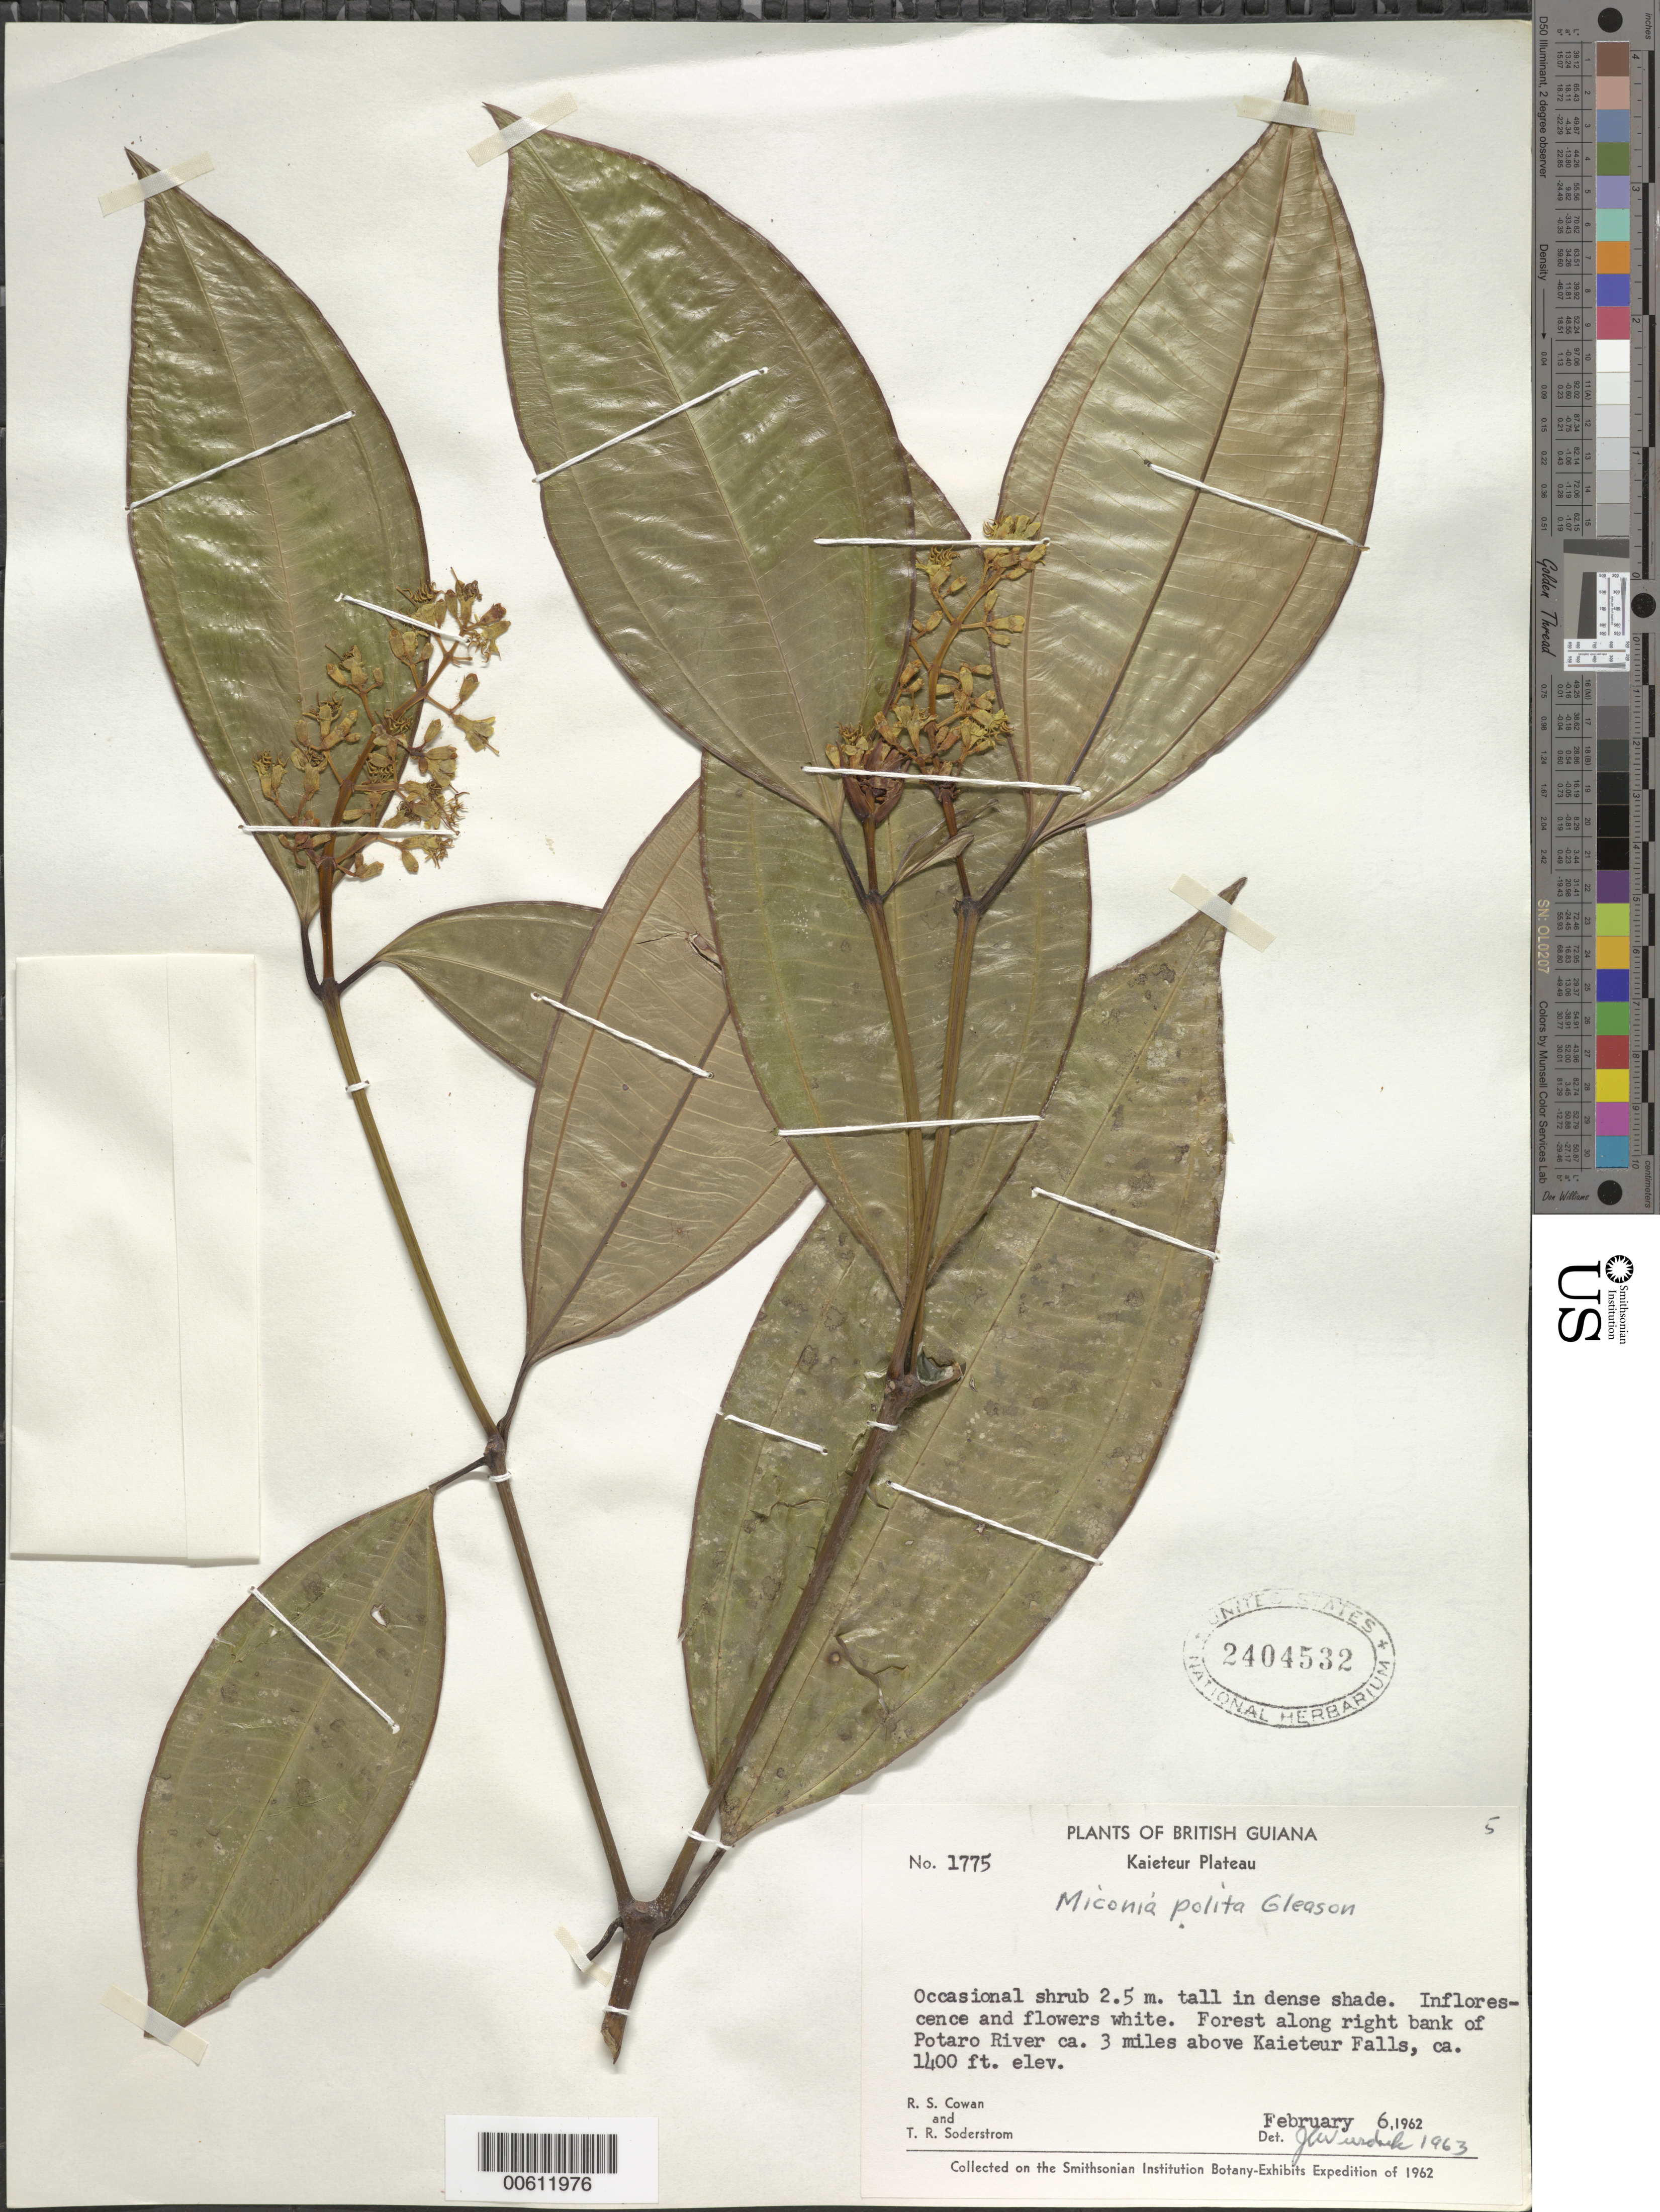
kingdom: Plantae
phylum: Tracheophyta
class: Magnoliopsida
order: Myrtales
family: Melastomataceae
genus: Miconia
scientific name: Miconia polita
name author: Gleason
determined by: Wurdack, John J., (US), US (UNITED STATES)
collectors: R. S. Cowan & T. R. Soderstrom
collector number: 1775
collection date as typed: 6-Feb-62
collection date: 1962-02-06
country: Guyana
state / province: Potaro-Siparuni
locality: Kaieteur Plateau, Potaro R., right bank, 3 mi. above Kaieteur Falls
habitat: Forest; dense shade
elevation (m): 427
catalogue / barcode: US 2404532